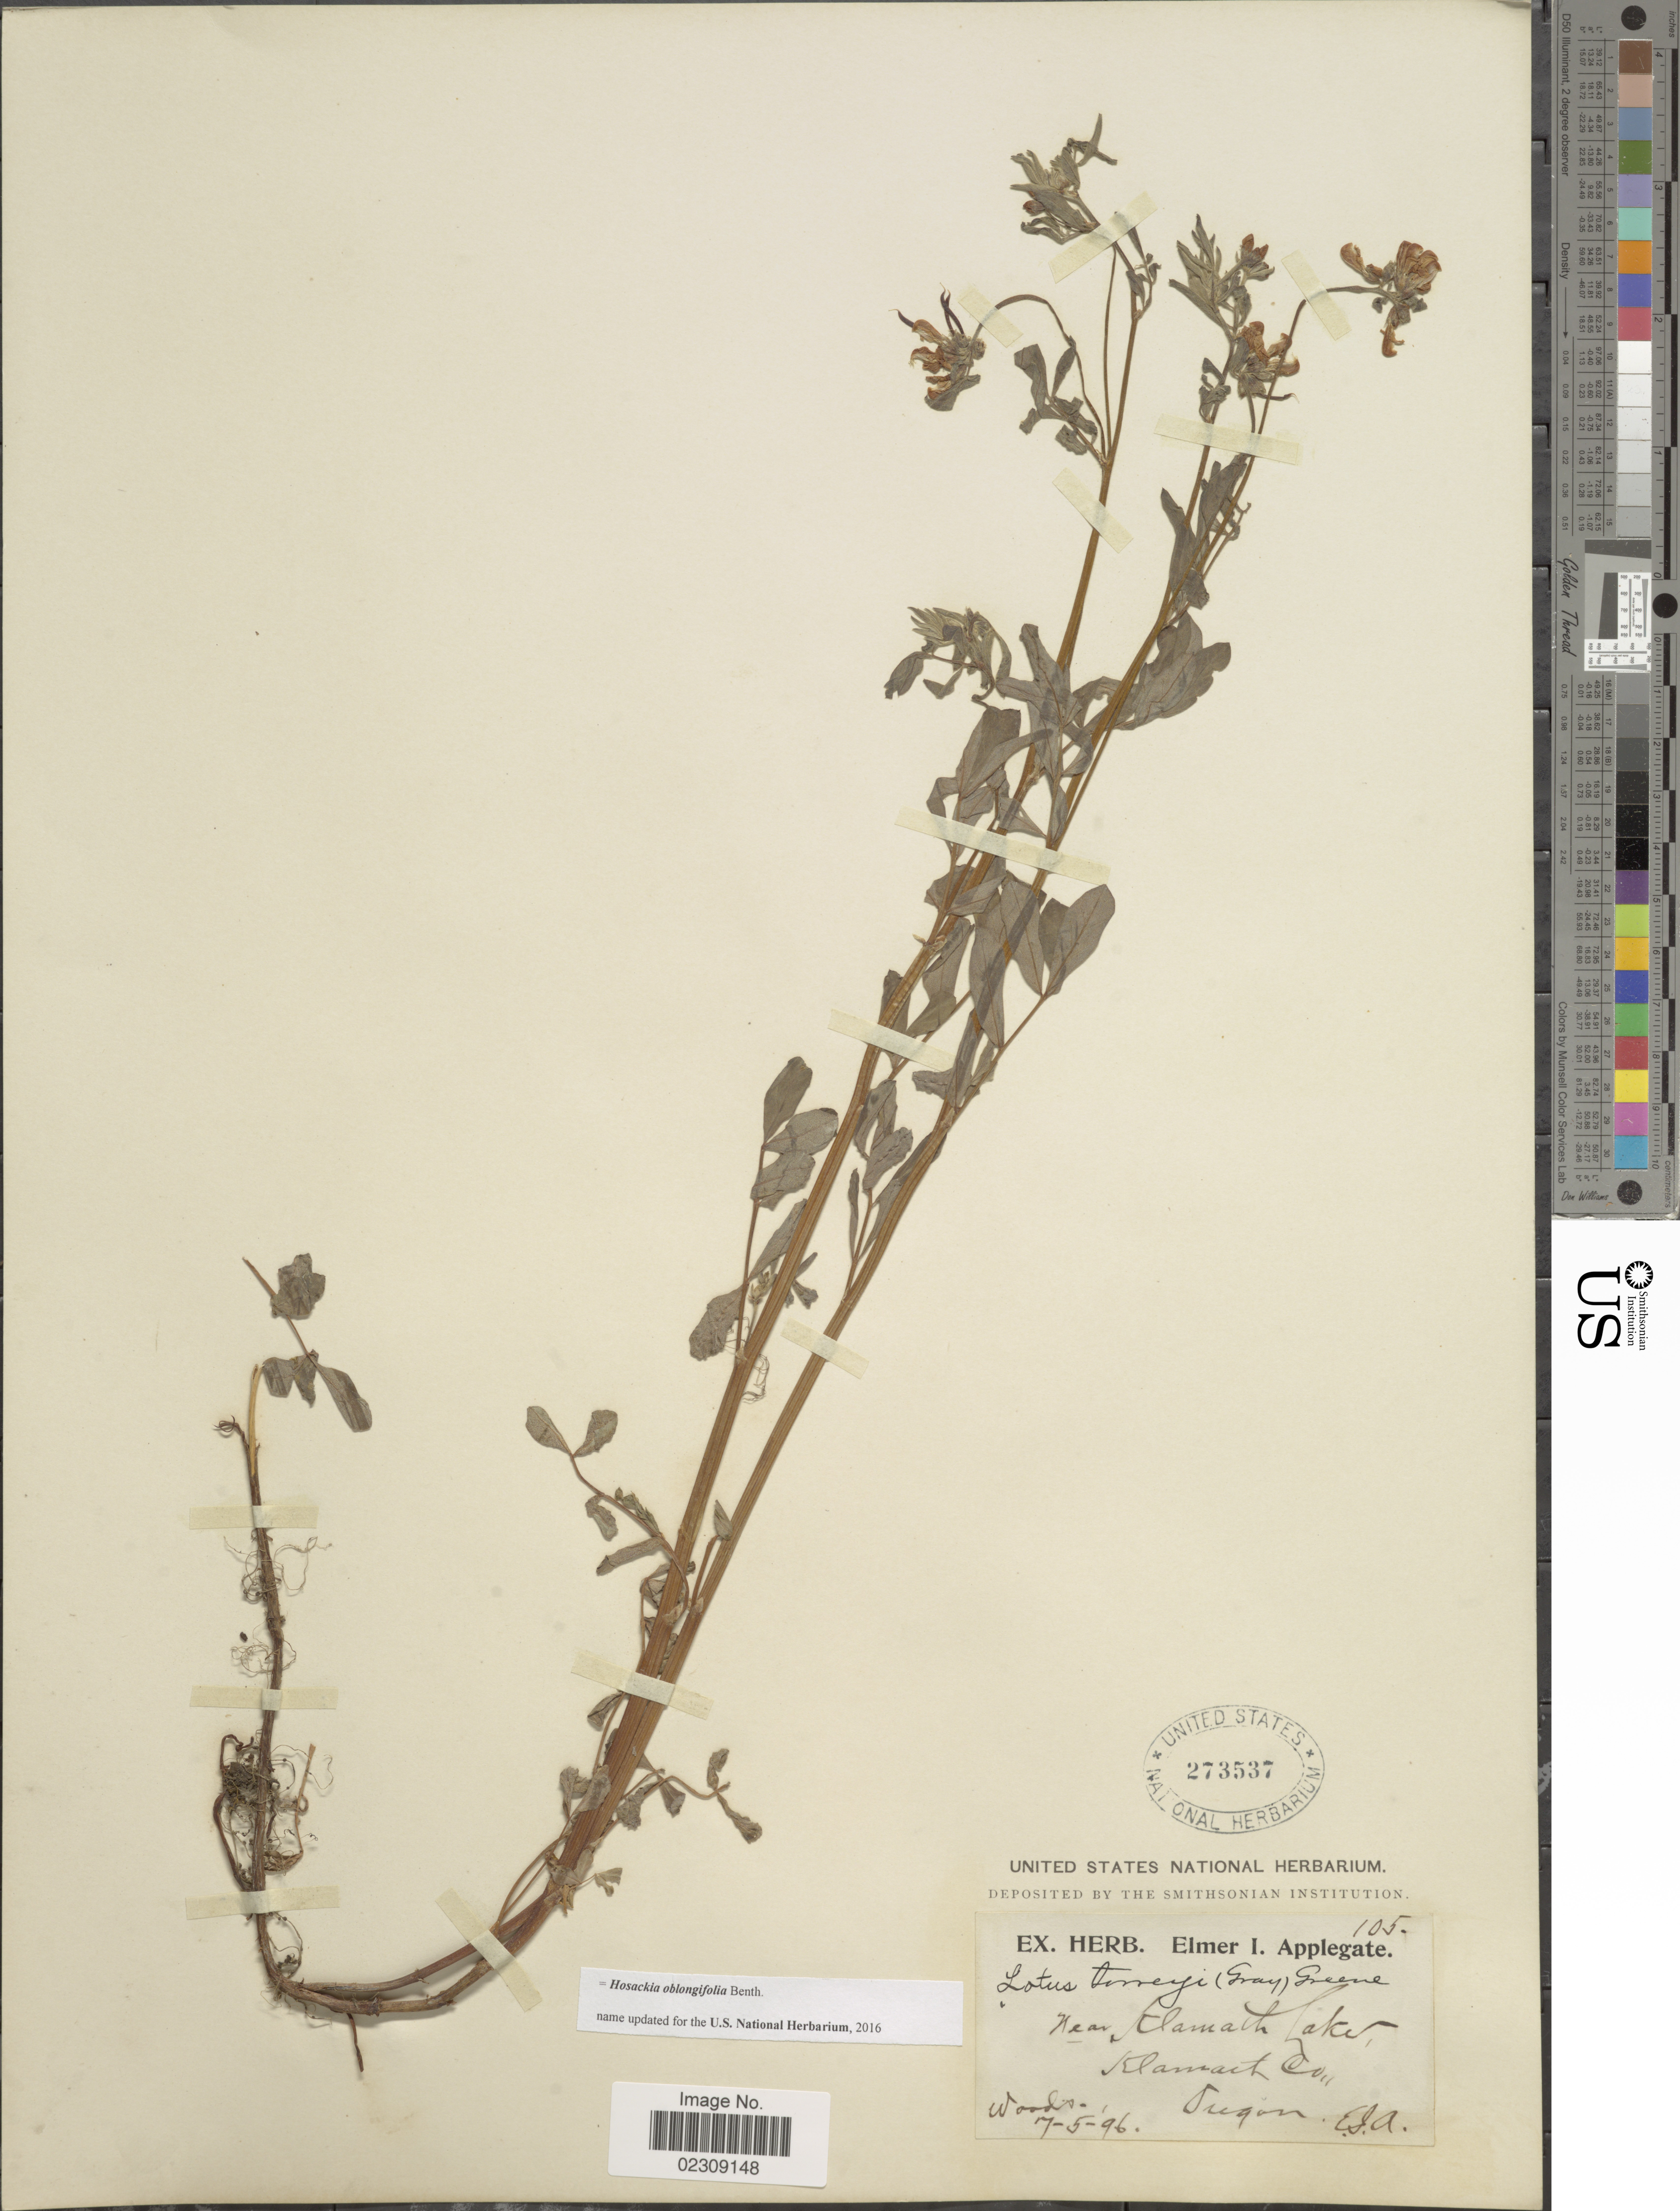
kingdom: Plantae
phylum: Tracheophyta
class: Magnoliopsida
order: Fabales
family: Fabaceae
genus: Hosackia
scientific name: Hosackia oblongifolia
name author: Benth.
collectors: E. I. Applegate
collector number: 105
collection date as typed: Transcribed d/m/y: 5/7/96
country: United States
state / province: Oregon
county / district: Klamath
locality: Near Klamath Lake, Klamath Co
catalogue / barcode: US 273537